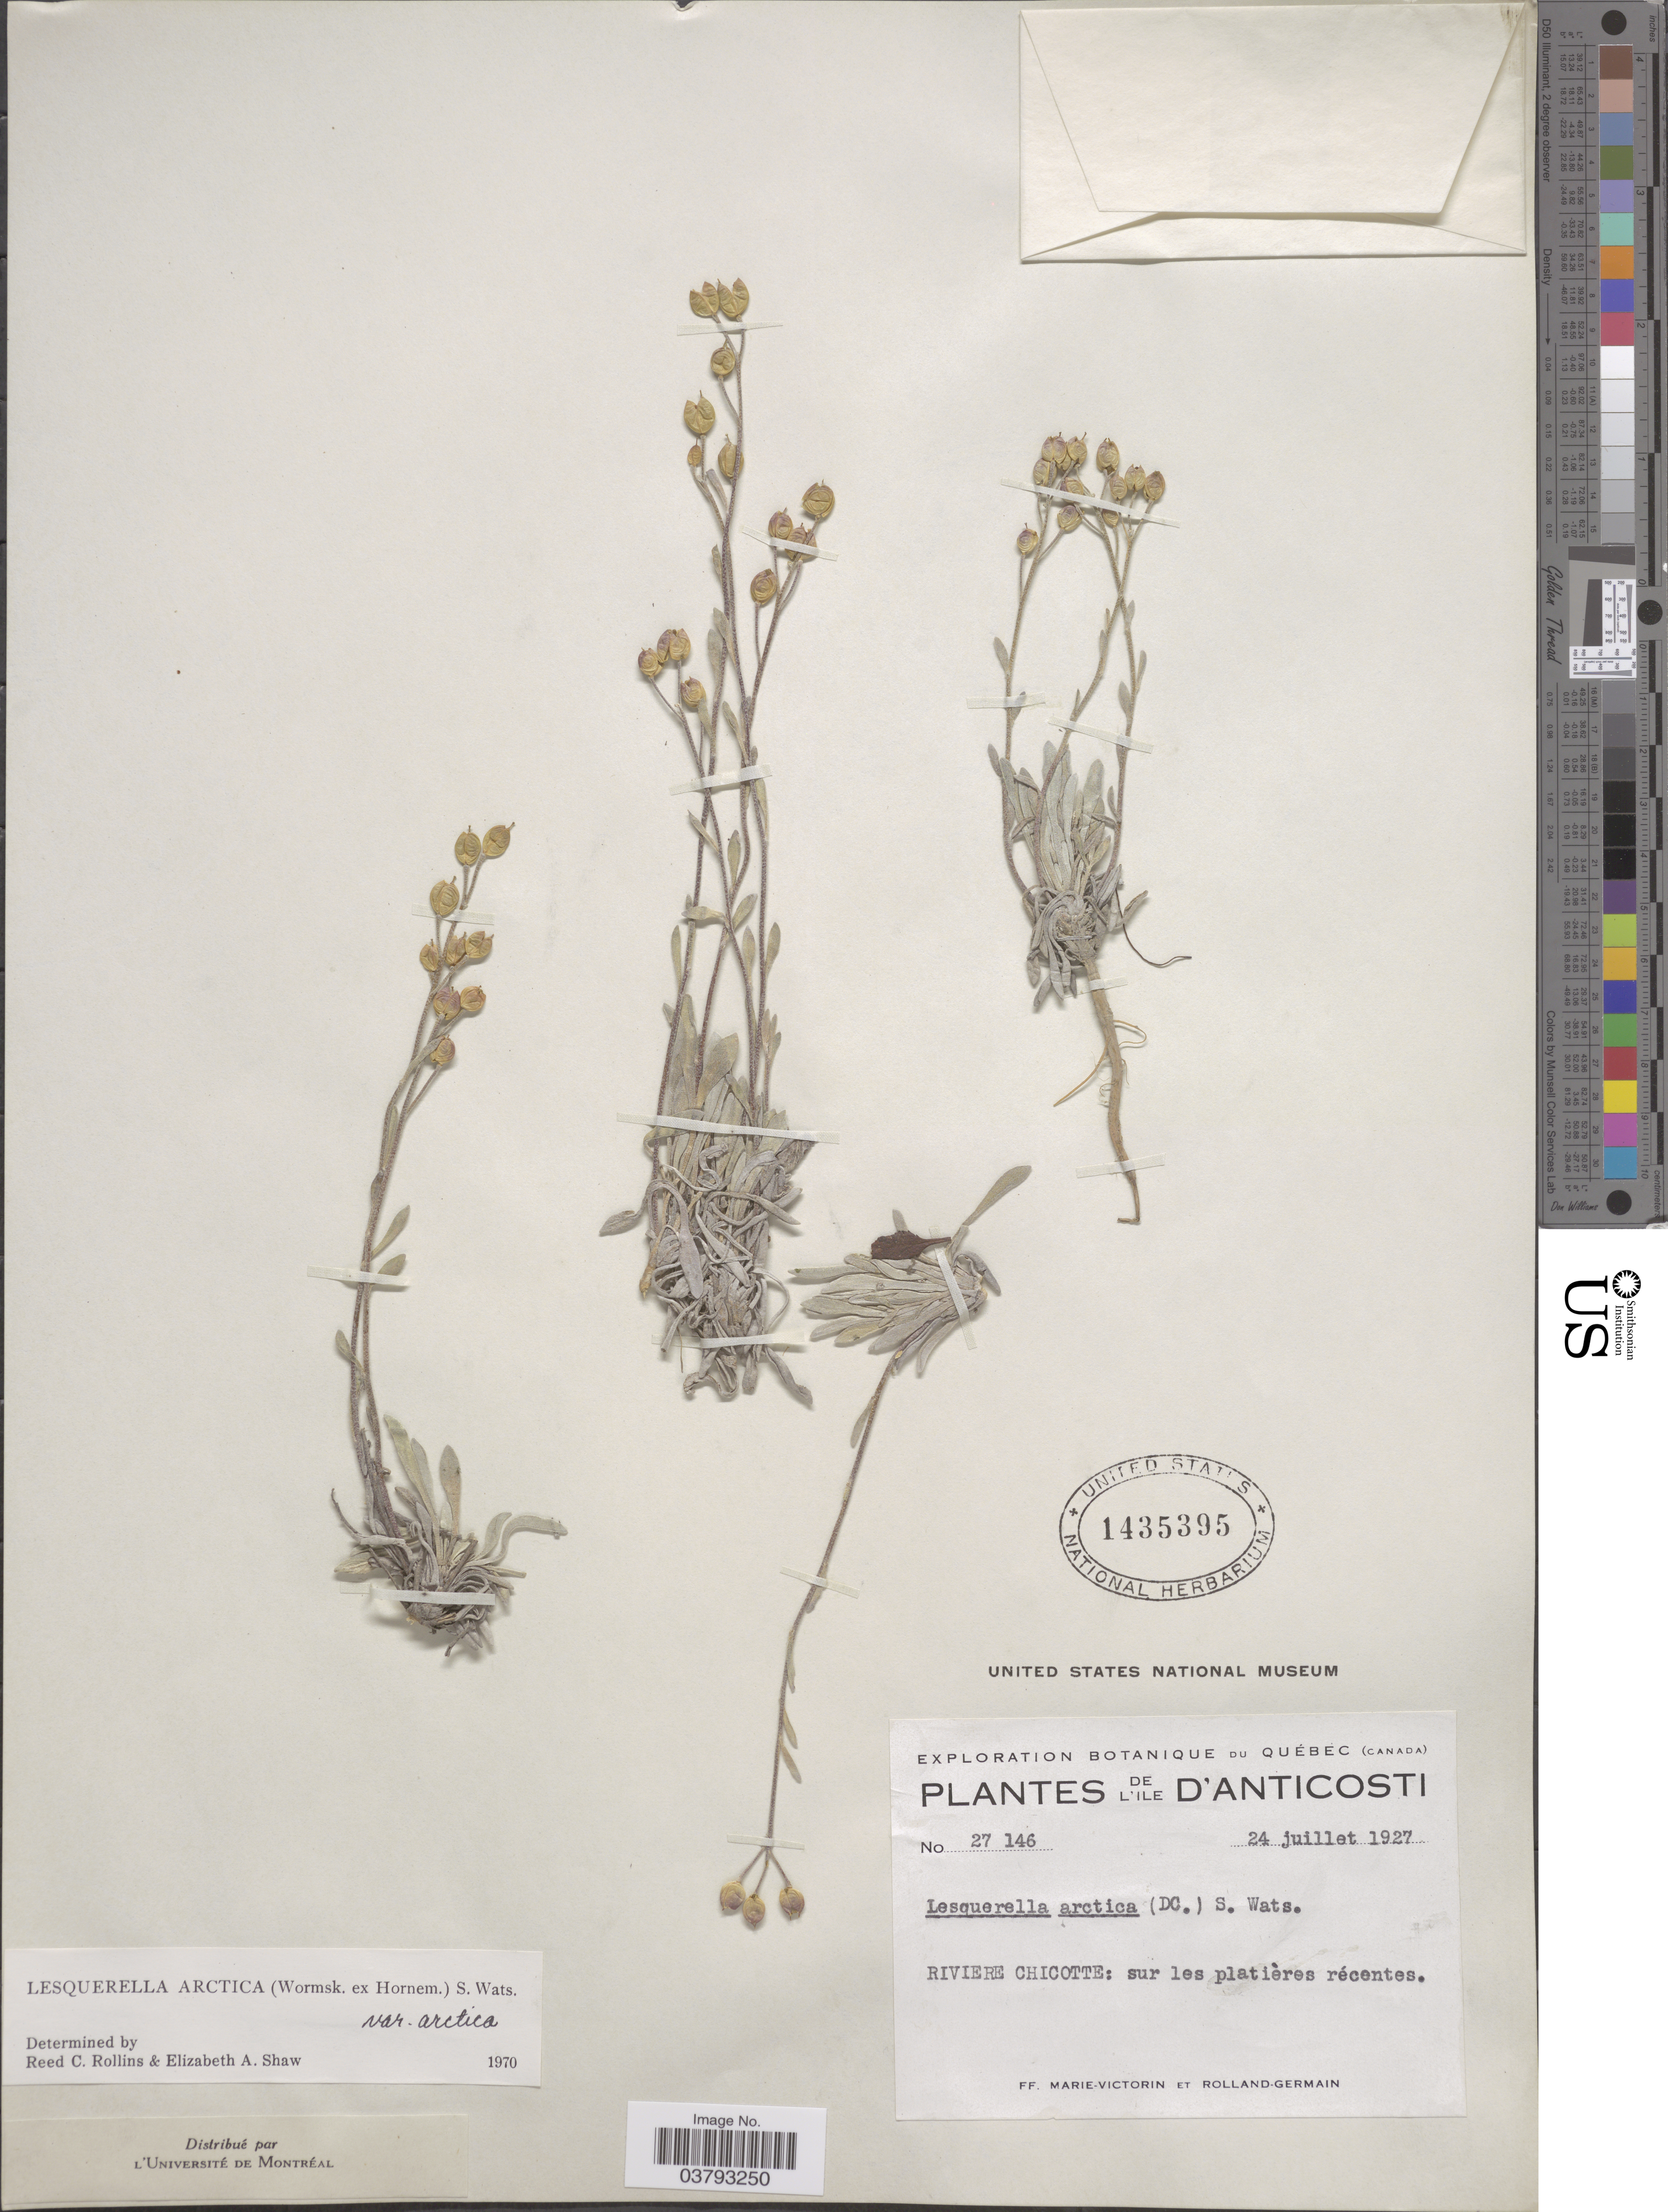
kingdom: Plantae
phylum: Tracheophyta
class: Magnoliopsida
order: Brassicales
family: Brassicaceae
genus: Lesquerella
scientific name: Lesquerella arctica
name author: (Wormsk. ex Hornem.) S. Watson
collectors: F. Marie-Victorin & Rolland-Germain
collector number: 27146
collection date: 1927-07-24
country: Canada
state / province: Quebec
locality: Ile d'Anticosti. Riviere Chicotte: sur les platières récentes.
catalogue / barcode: US 1435395